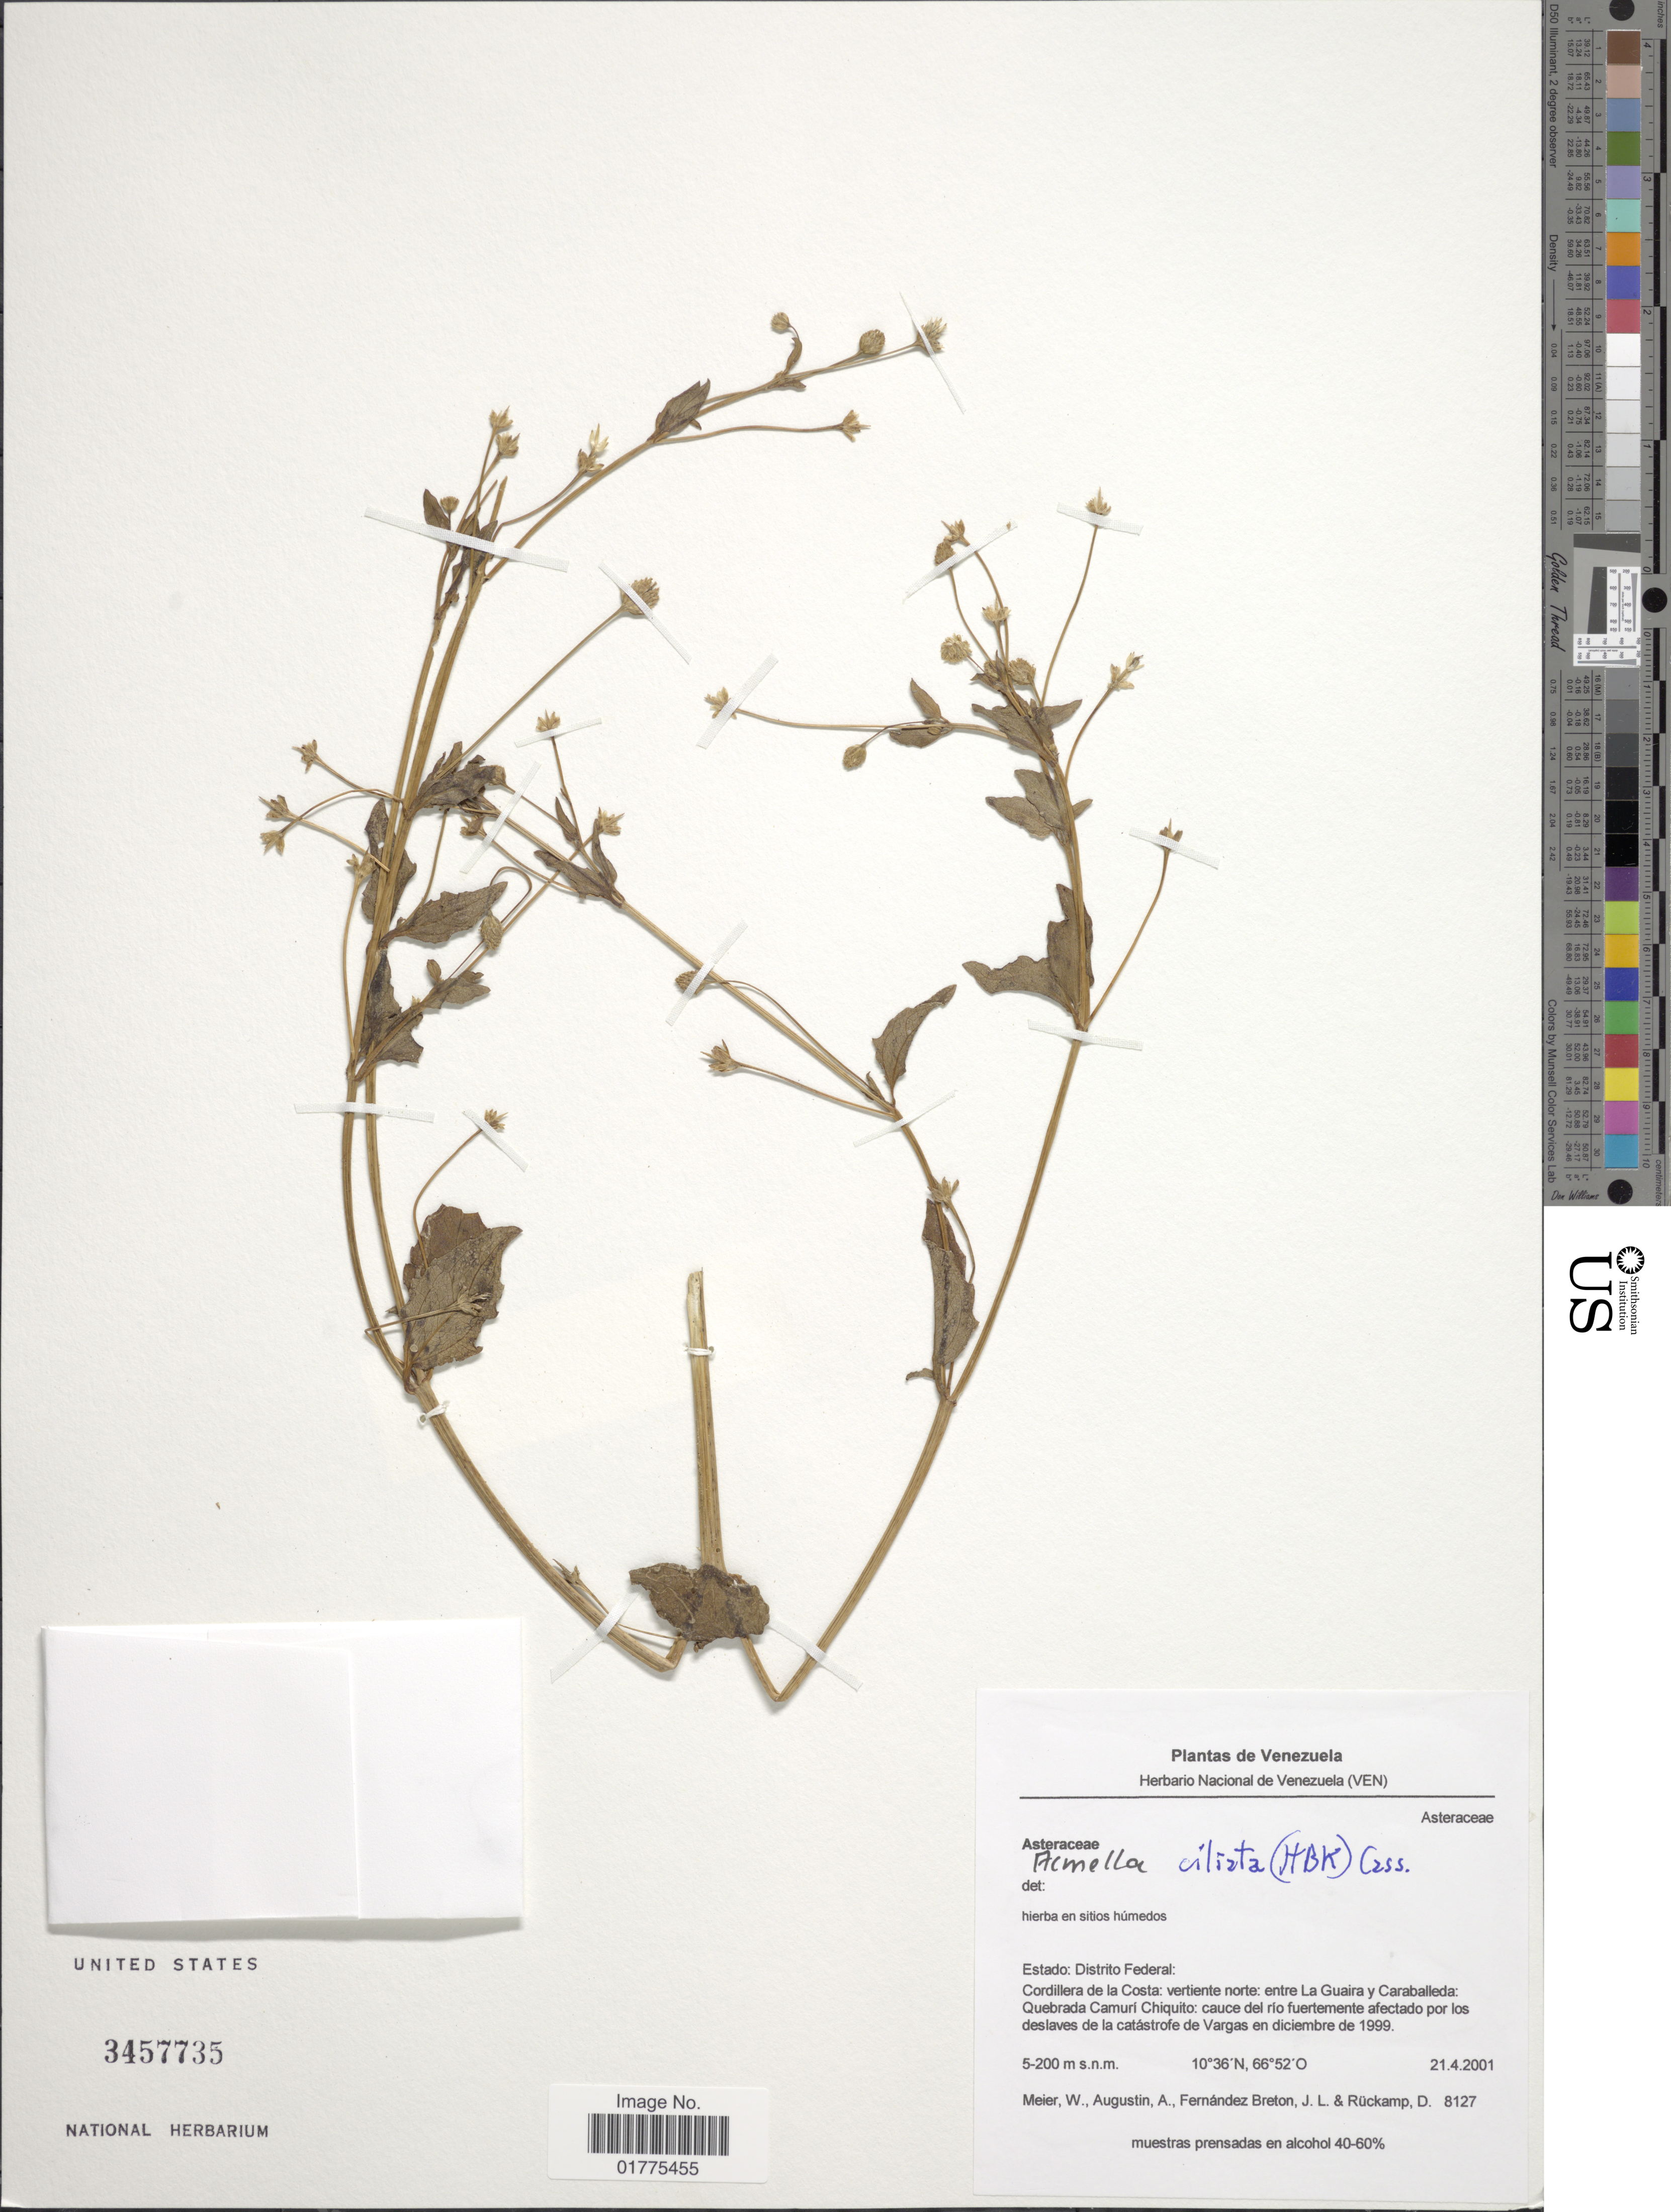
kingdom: Plantae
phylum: Tracheophyta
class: Magnoliopsida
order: Asterales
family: Asteraceae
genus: Acmella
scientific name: Acmella ciliata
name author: (Kunth) Cass.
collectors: W. Meier, G. Forbes, J. L. Hernandez-Breton & D. Ruckamp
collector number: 8127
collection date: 2001-04-21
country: Venezuela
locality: Distrito Federal: Cordillera de la Costa: vertiente norte: entre la Guaira y Caraballeda: Quebrada Camuri Chiquito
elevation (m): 5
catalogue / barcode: US 3457735